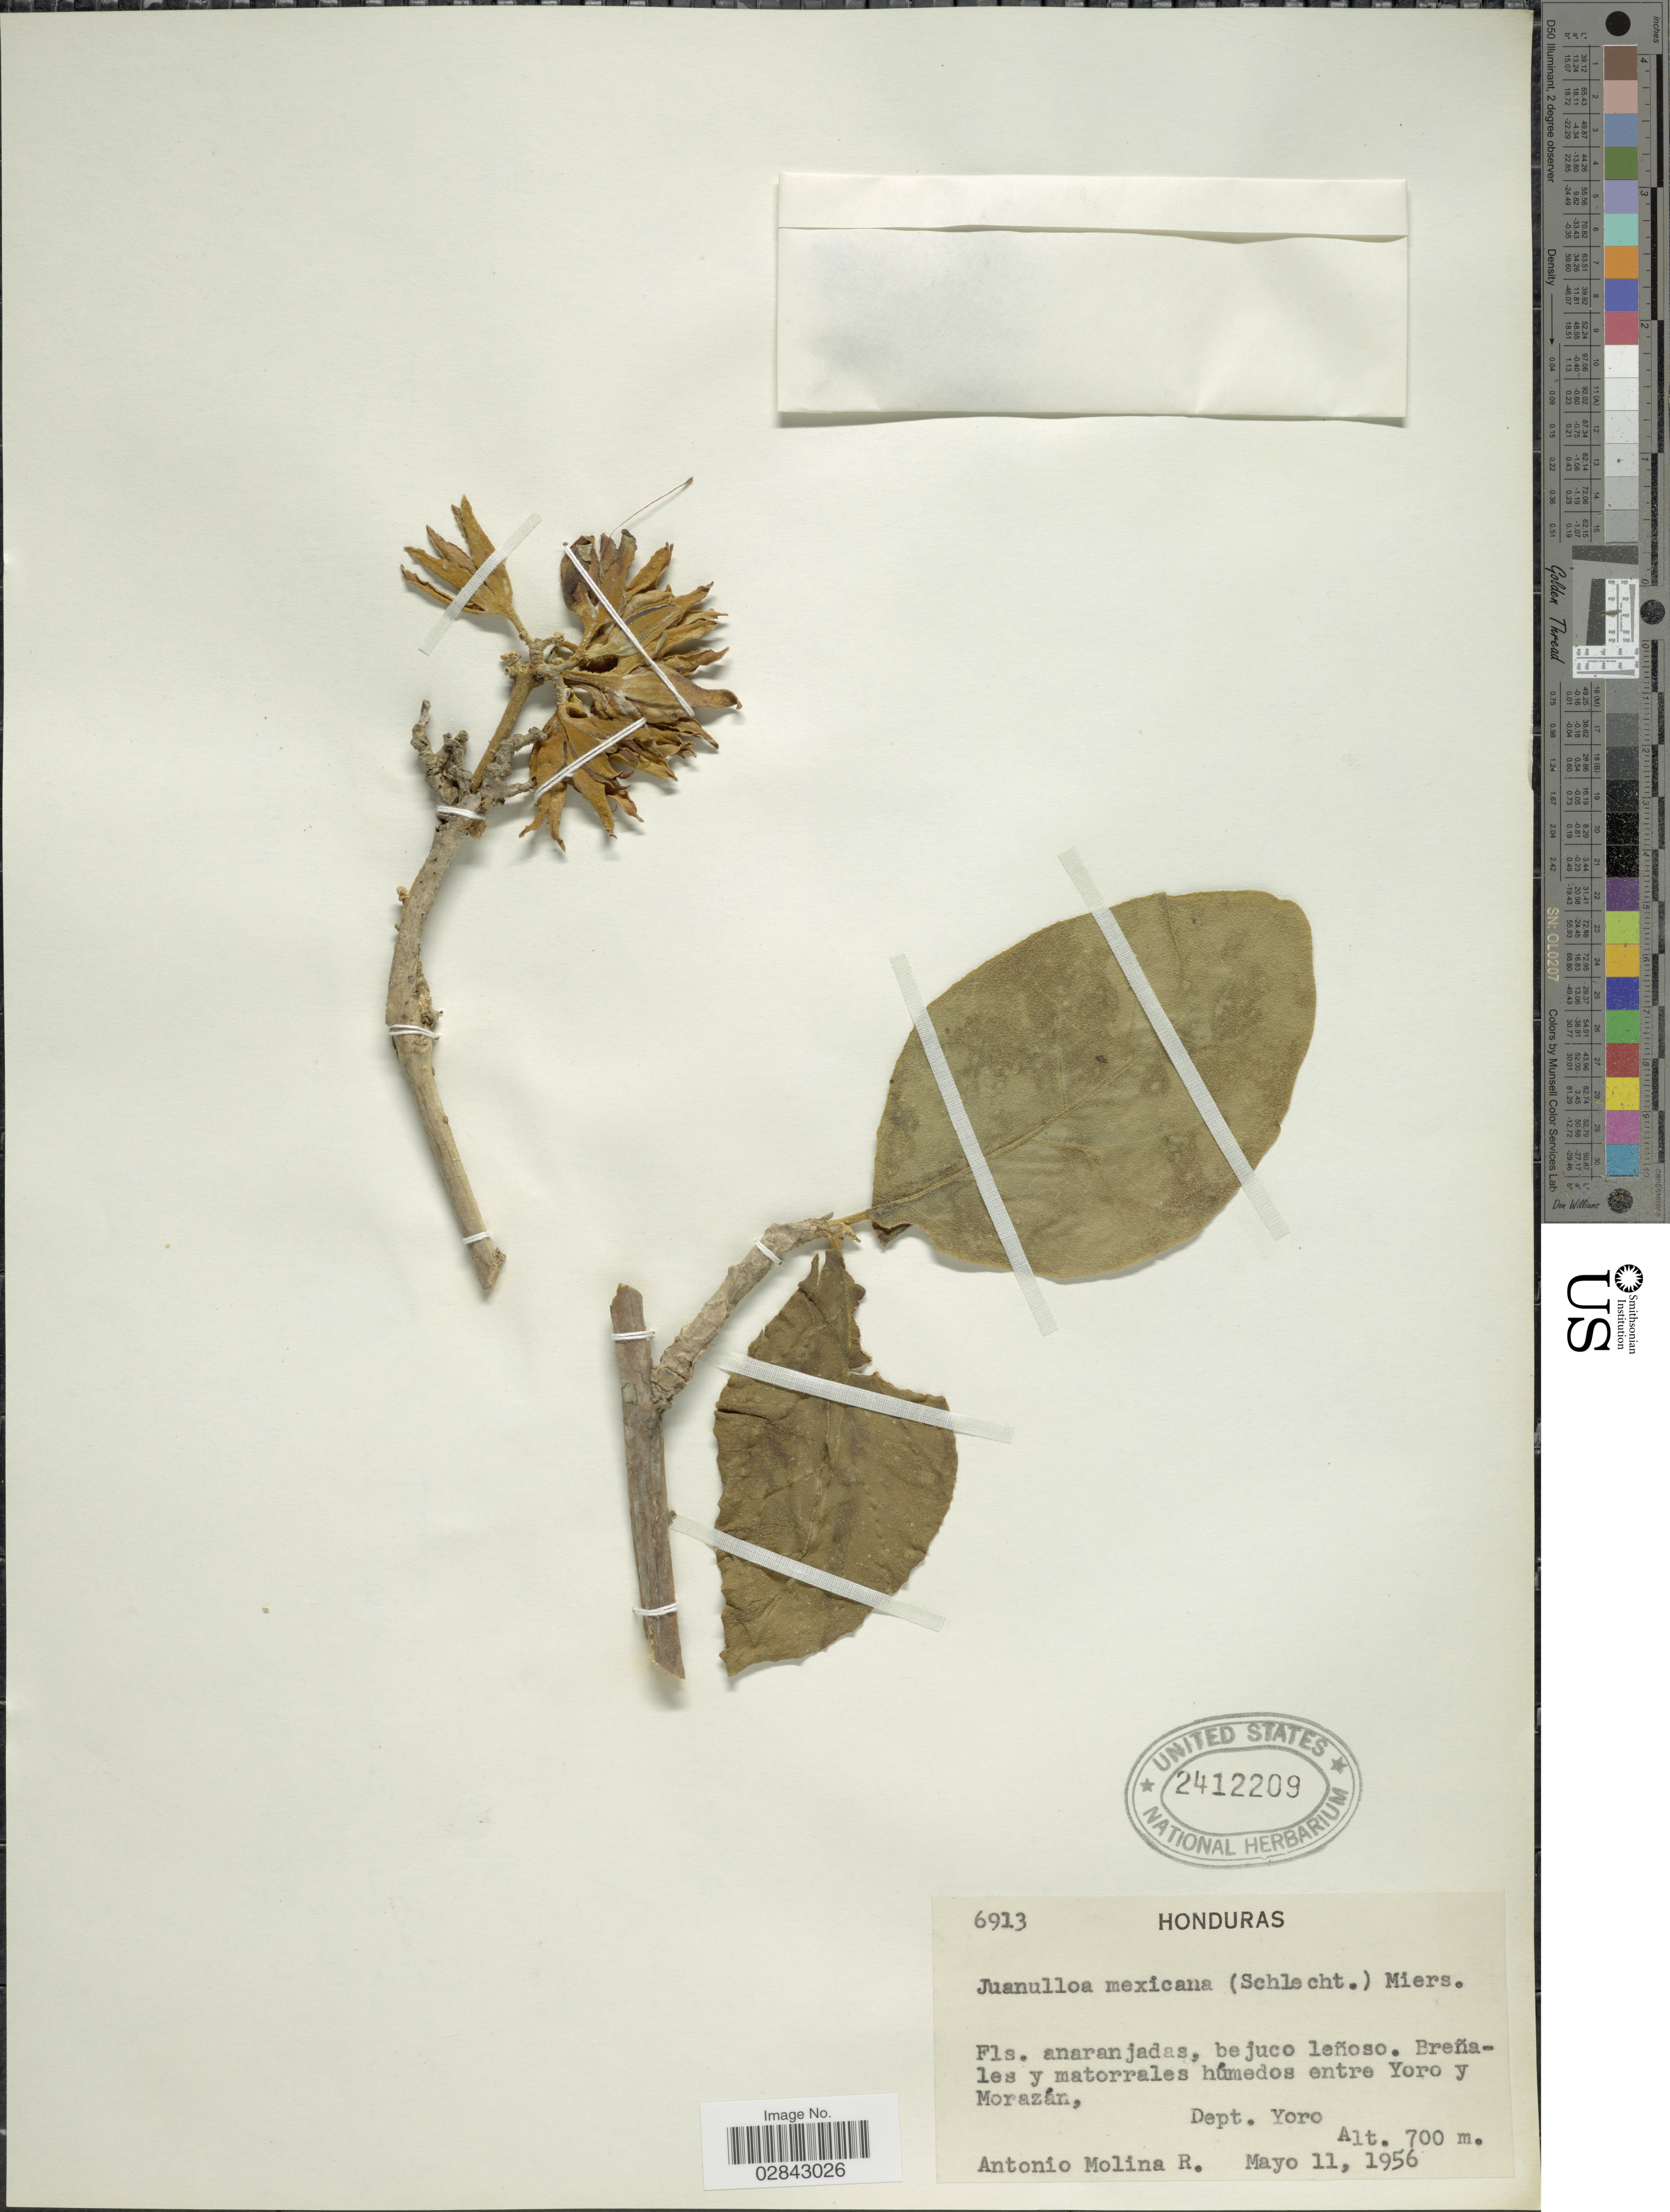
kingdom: Plantae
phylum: Tracheophyta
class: Magnoliopsida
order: Solanales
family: Solanaceae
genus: Juanulloa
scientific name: Juanulloa mexicana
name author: Miers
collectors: A. Molina R.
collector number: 6913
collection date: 1956-05-11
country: Honduras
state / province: Yoro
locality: Entre Yoro y Morazán, Dept. Yoro.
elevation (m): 700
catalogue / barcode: US 2412209